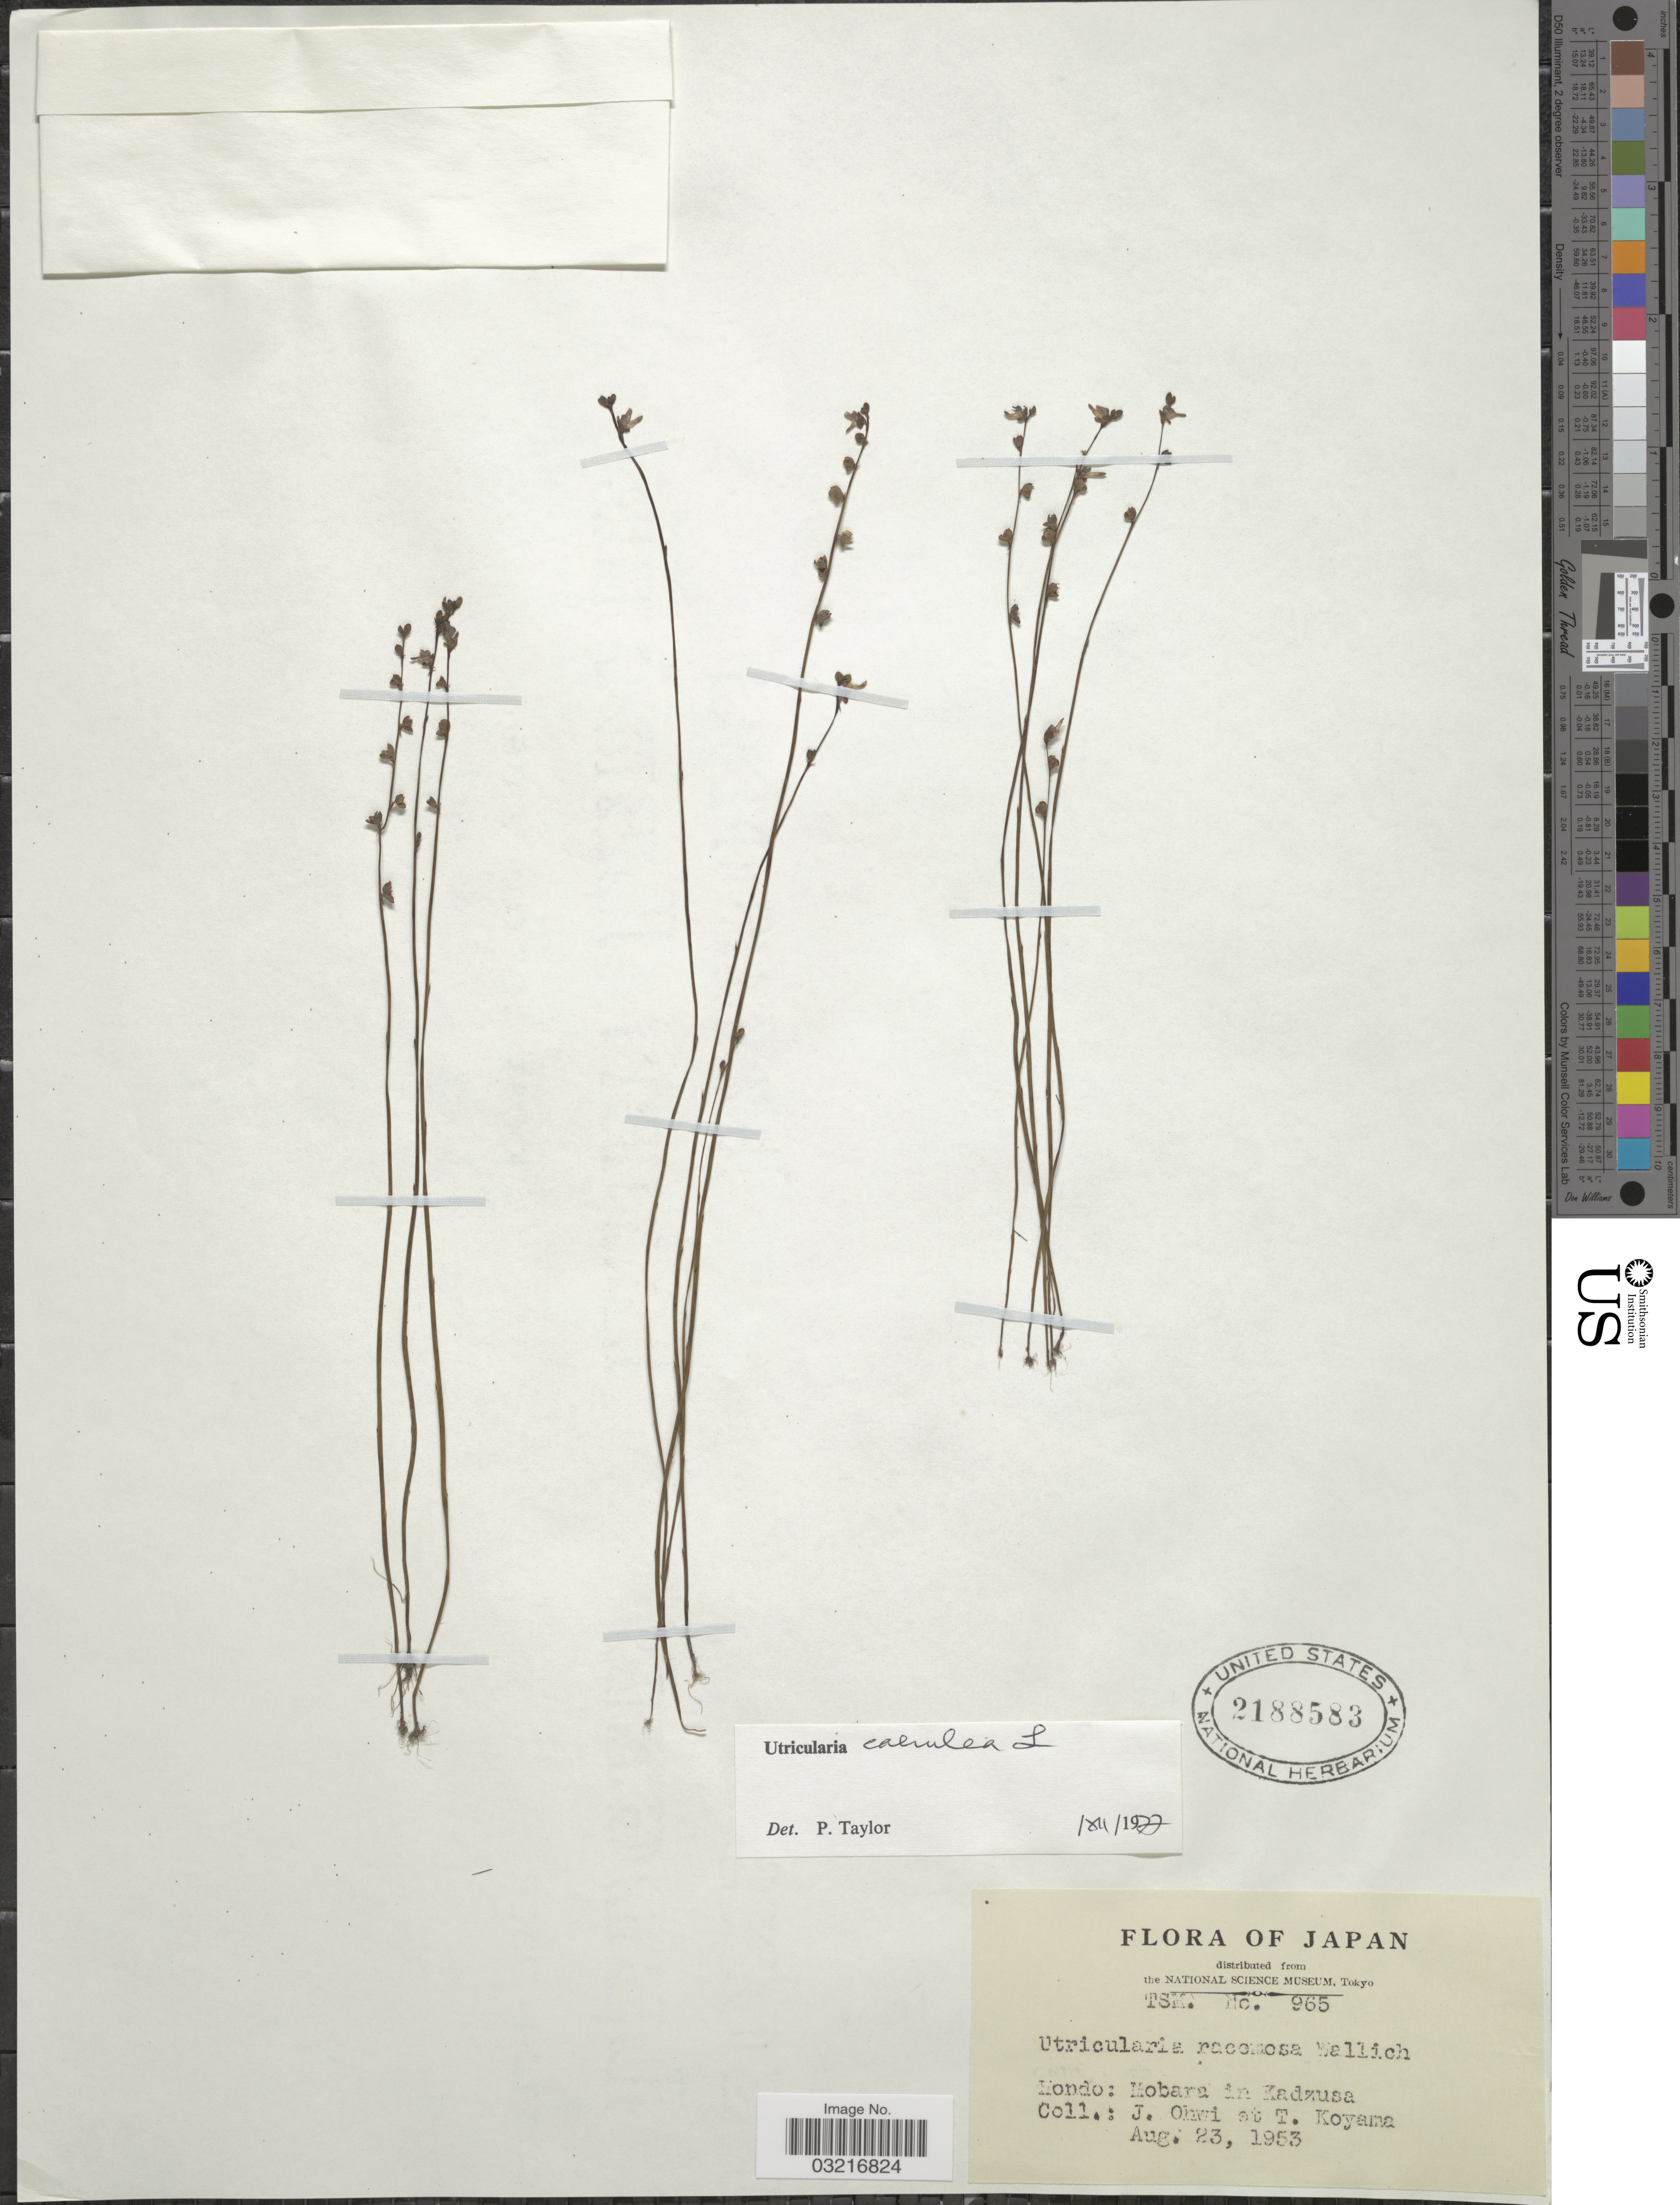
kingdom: Plantae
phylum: Tracheophyta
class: Magnoliopsida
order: Lamiales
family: Lentibulariaceae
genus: Utricularia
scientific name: Utricularia caerulea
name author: L.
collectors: J. Ohwi & T. Koyama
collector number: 965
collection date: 1953-08-23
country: Japan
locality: Hondo: Mobara in Kadzusa.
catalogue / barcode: US 2188583